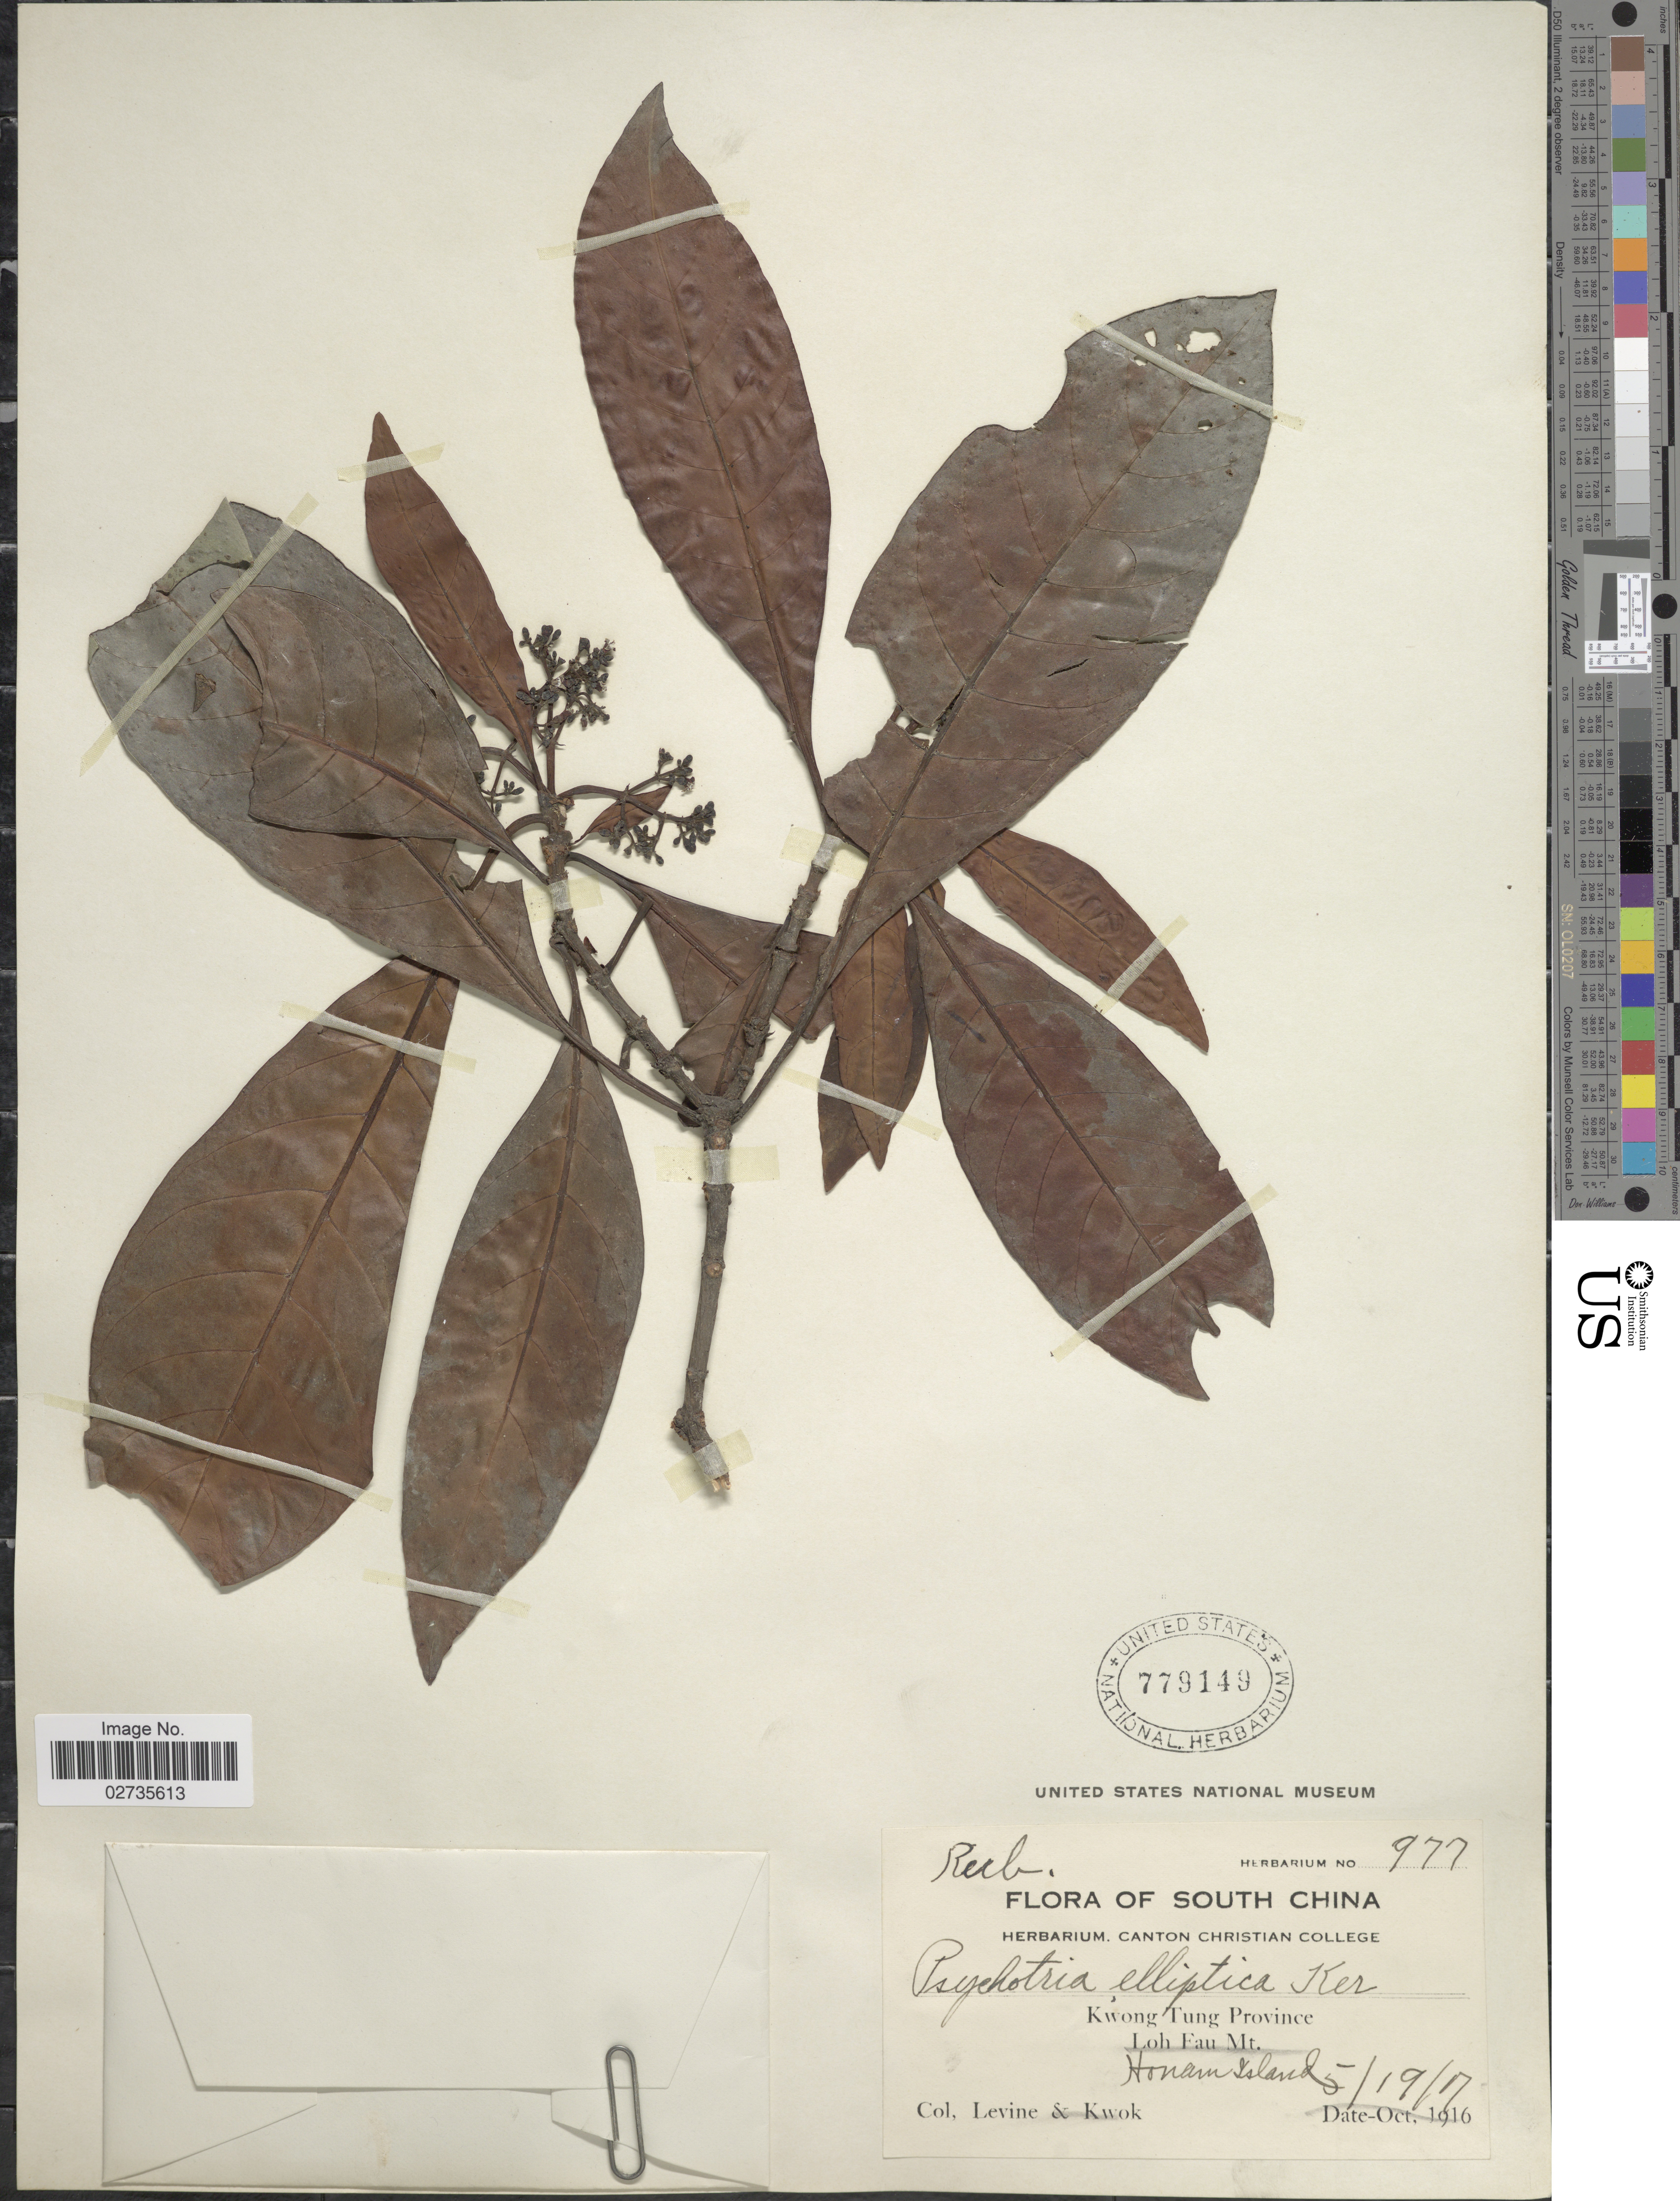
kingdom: Plantae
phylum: Tracheophyta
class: Magnoliopsida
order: Gentianales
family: Rubiaceae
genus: Psychotria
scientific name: Psychotria rubra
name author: (Lour.) Poir.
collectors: -. Levine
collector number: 977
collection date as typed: Transcribed d/m/y: 19/5/17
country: China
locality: South China, Kwong Tung Province, Honam Island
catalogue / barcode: US 779149